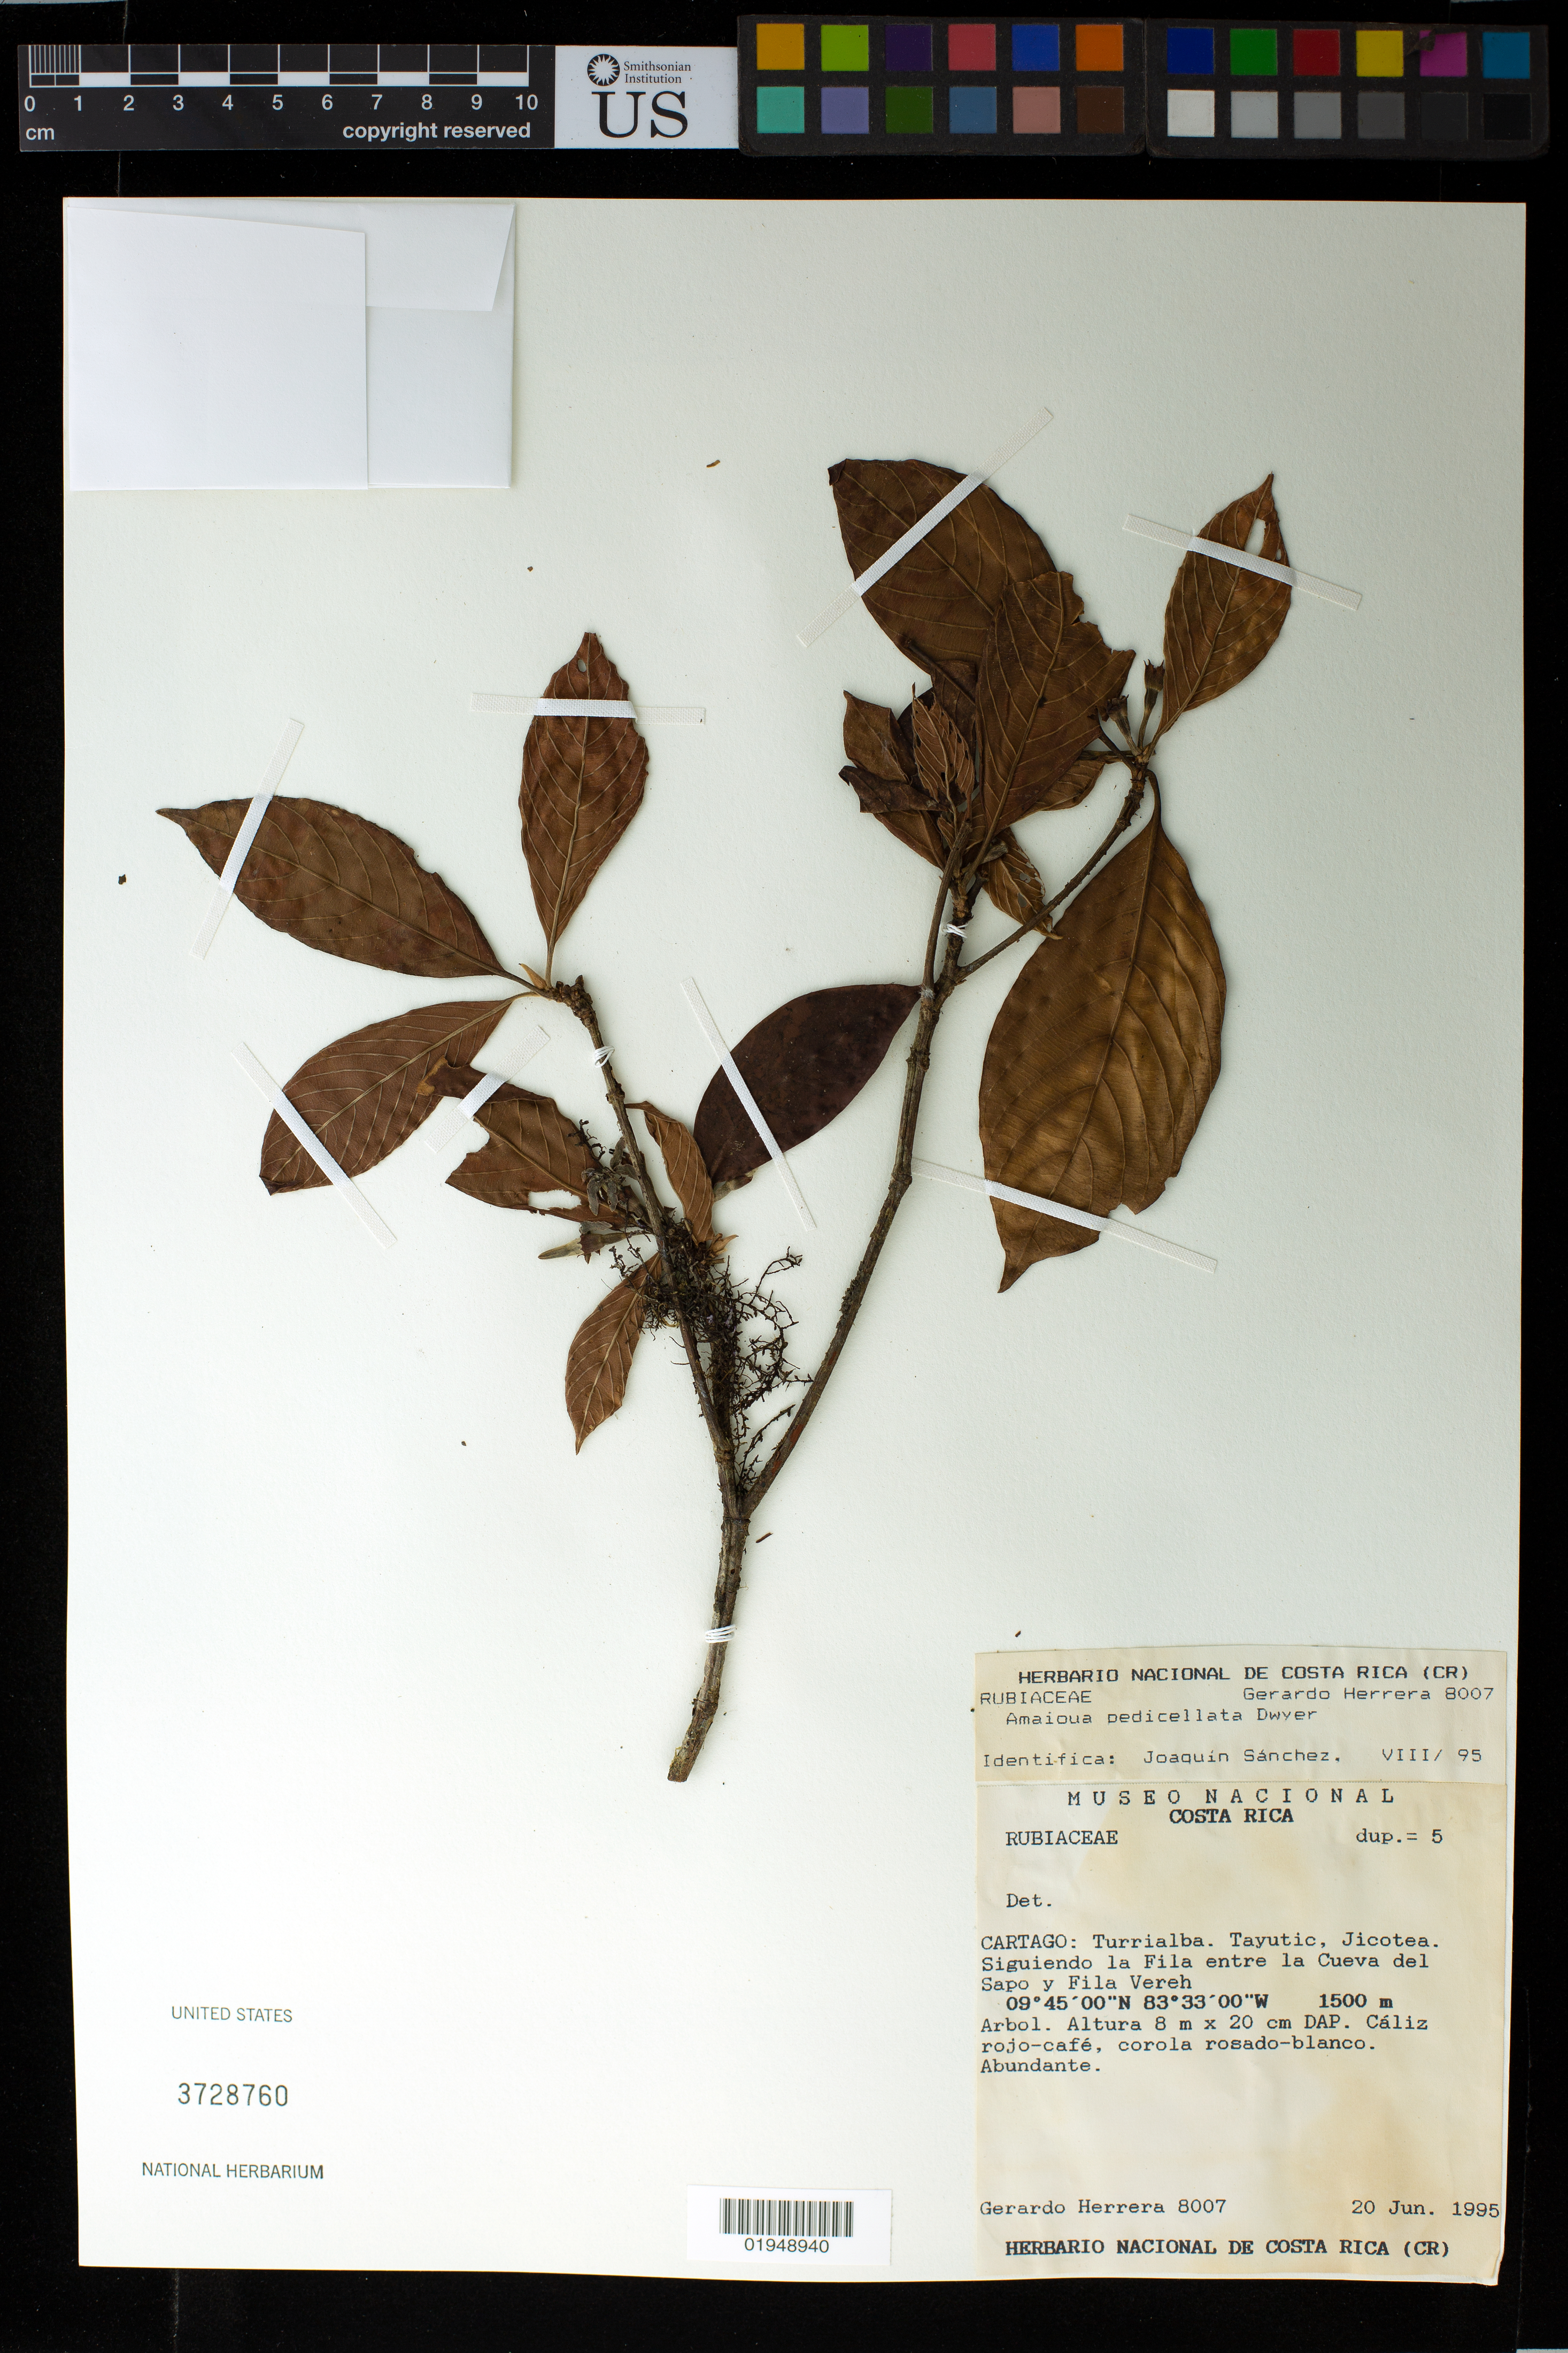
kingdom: Plantae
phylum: Tracheophyta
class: Magnoliopsida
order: Gentianales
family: Rubiaceae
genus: Amaioua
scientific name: Amaioua pedicellata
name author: Dwyer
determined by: Sánchez, Joaquin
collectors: G. Herrera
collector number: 8007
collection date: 1995-06-20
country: Costa Rica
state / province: Cartago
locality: Turrialba, Tayutic, Jicotea. Siguiendo la Fila entre la Cueva del Sapo y Fila Vereh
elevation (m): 1500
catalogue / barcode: US 3728760